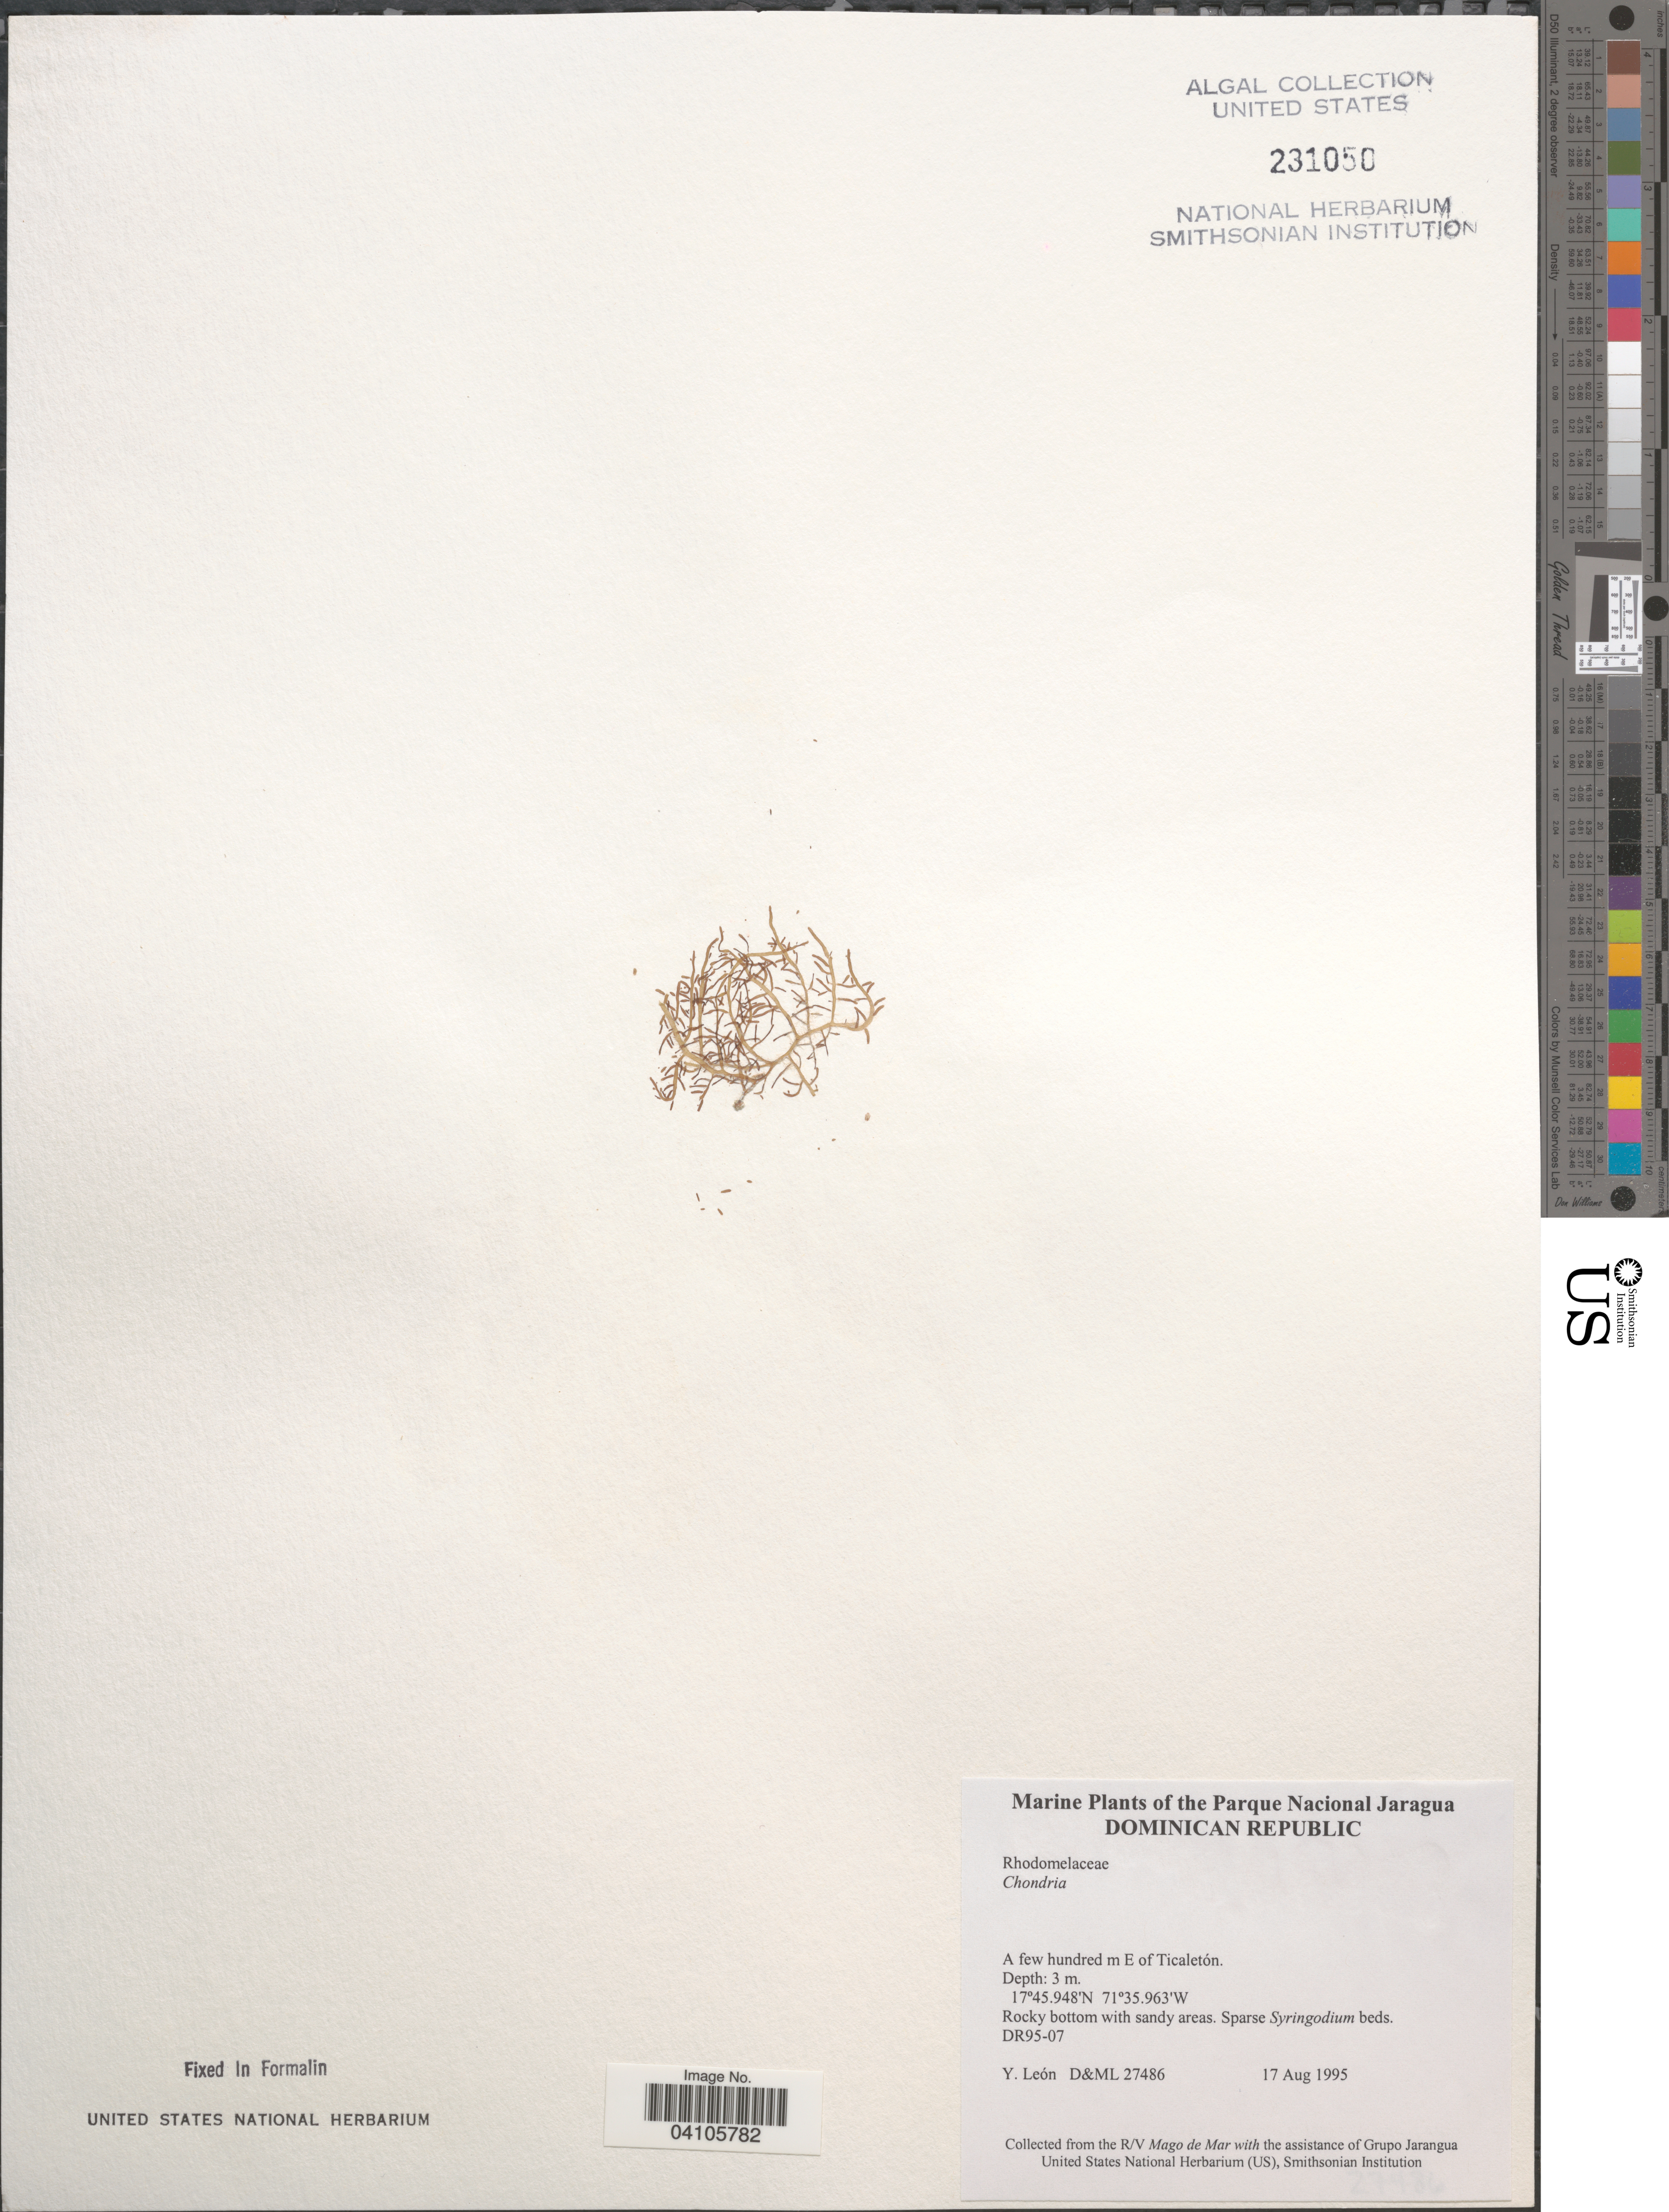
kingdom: Plantae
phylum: Rhodophyta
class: Florideophyceae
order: Ceramiales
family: Rhodomelaceae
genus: Chondria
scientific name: Chondria sp.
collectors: Y. León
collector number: D&ML27486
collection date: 1995-08-17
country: Dominican Republic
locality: The Parque Nacional Jaragua. A few hundred m E of Ticaletón.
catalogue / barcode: US 231050